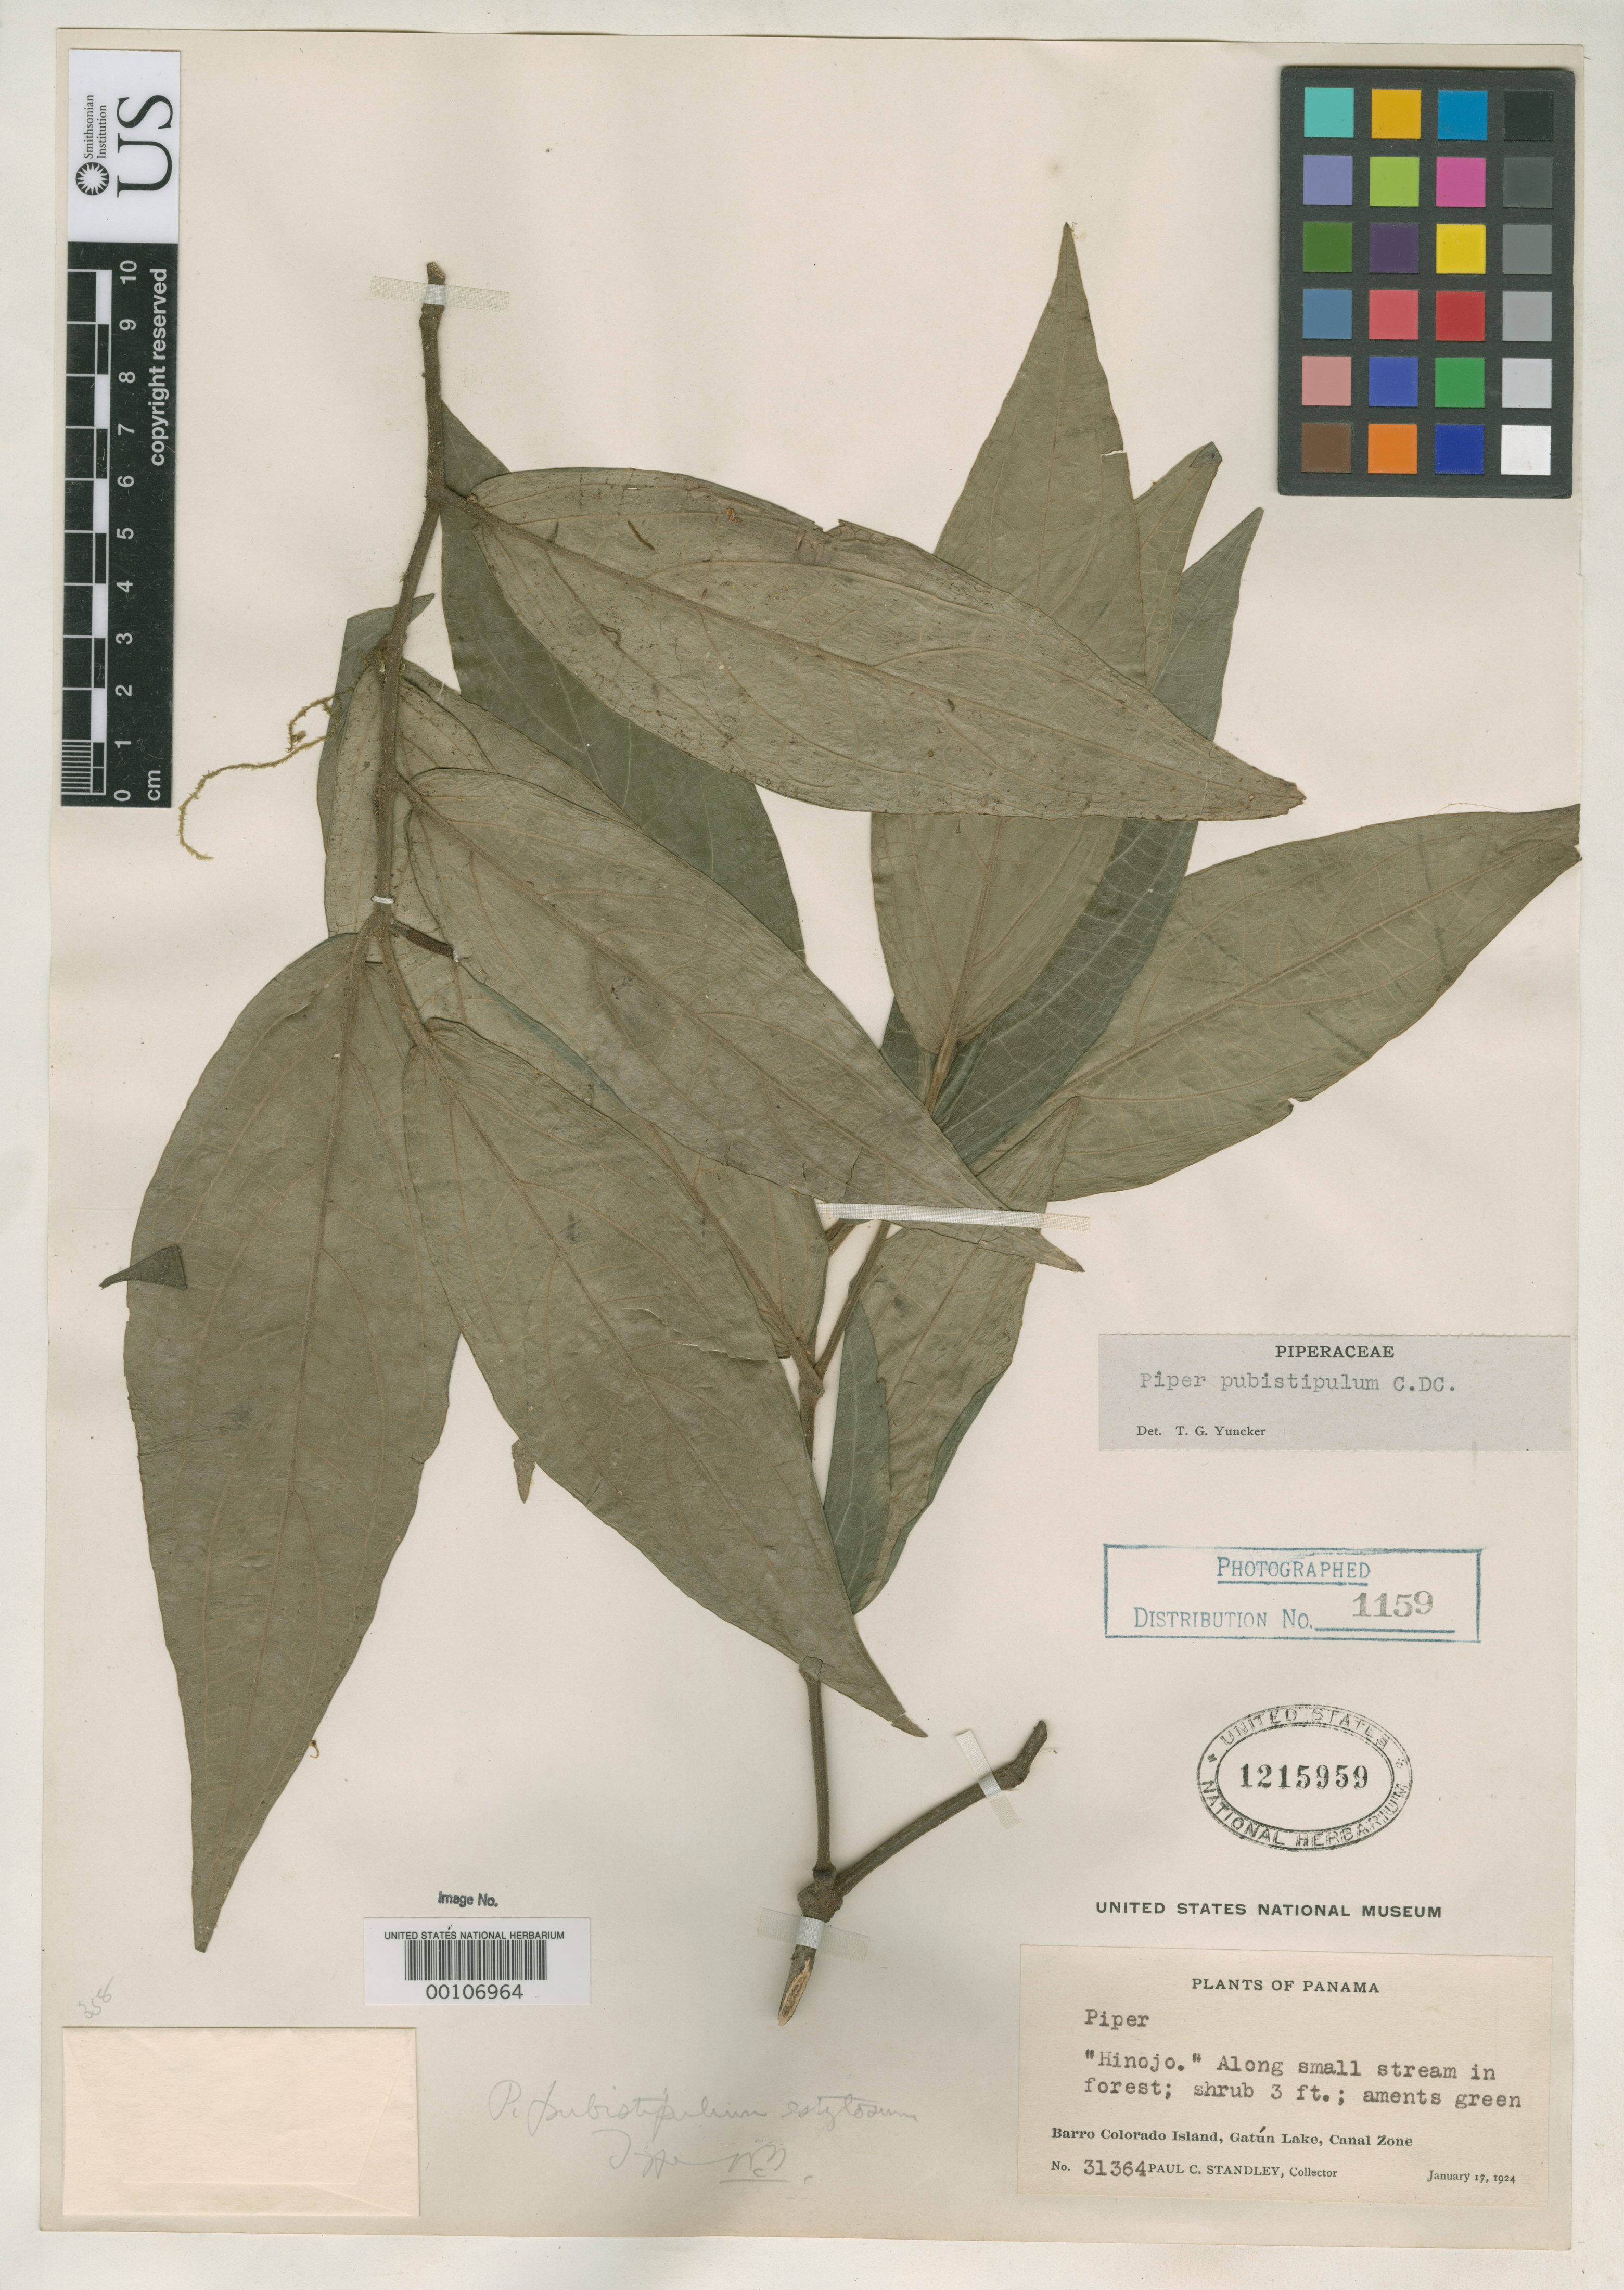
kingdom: Plantae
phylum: Tracheophyta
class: Magnoliopsida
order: Piperales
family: Piperaceae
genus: Piper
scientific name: Piper pubistipulum var. estylosum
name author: Trel.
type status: Holotype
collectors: P. C. Standley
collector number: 31364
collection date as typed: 17 Jan 1924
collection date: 1924-01-17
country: Panama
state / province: Panamá Oeste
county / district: Canal Zone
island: Barro Colorado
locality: Gatun Lake.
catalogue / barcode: US 1215959